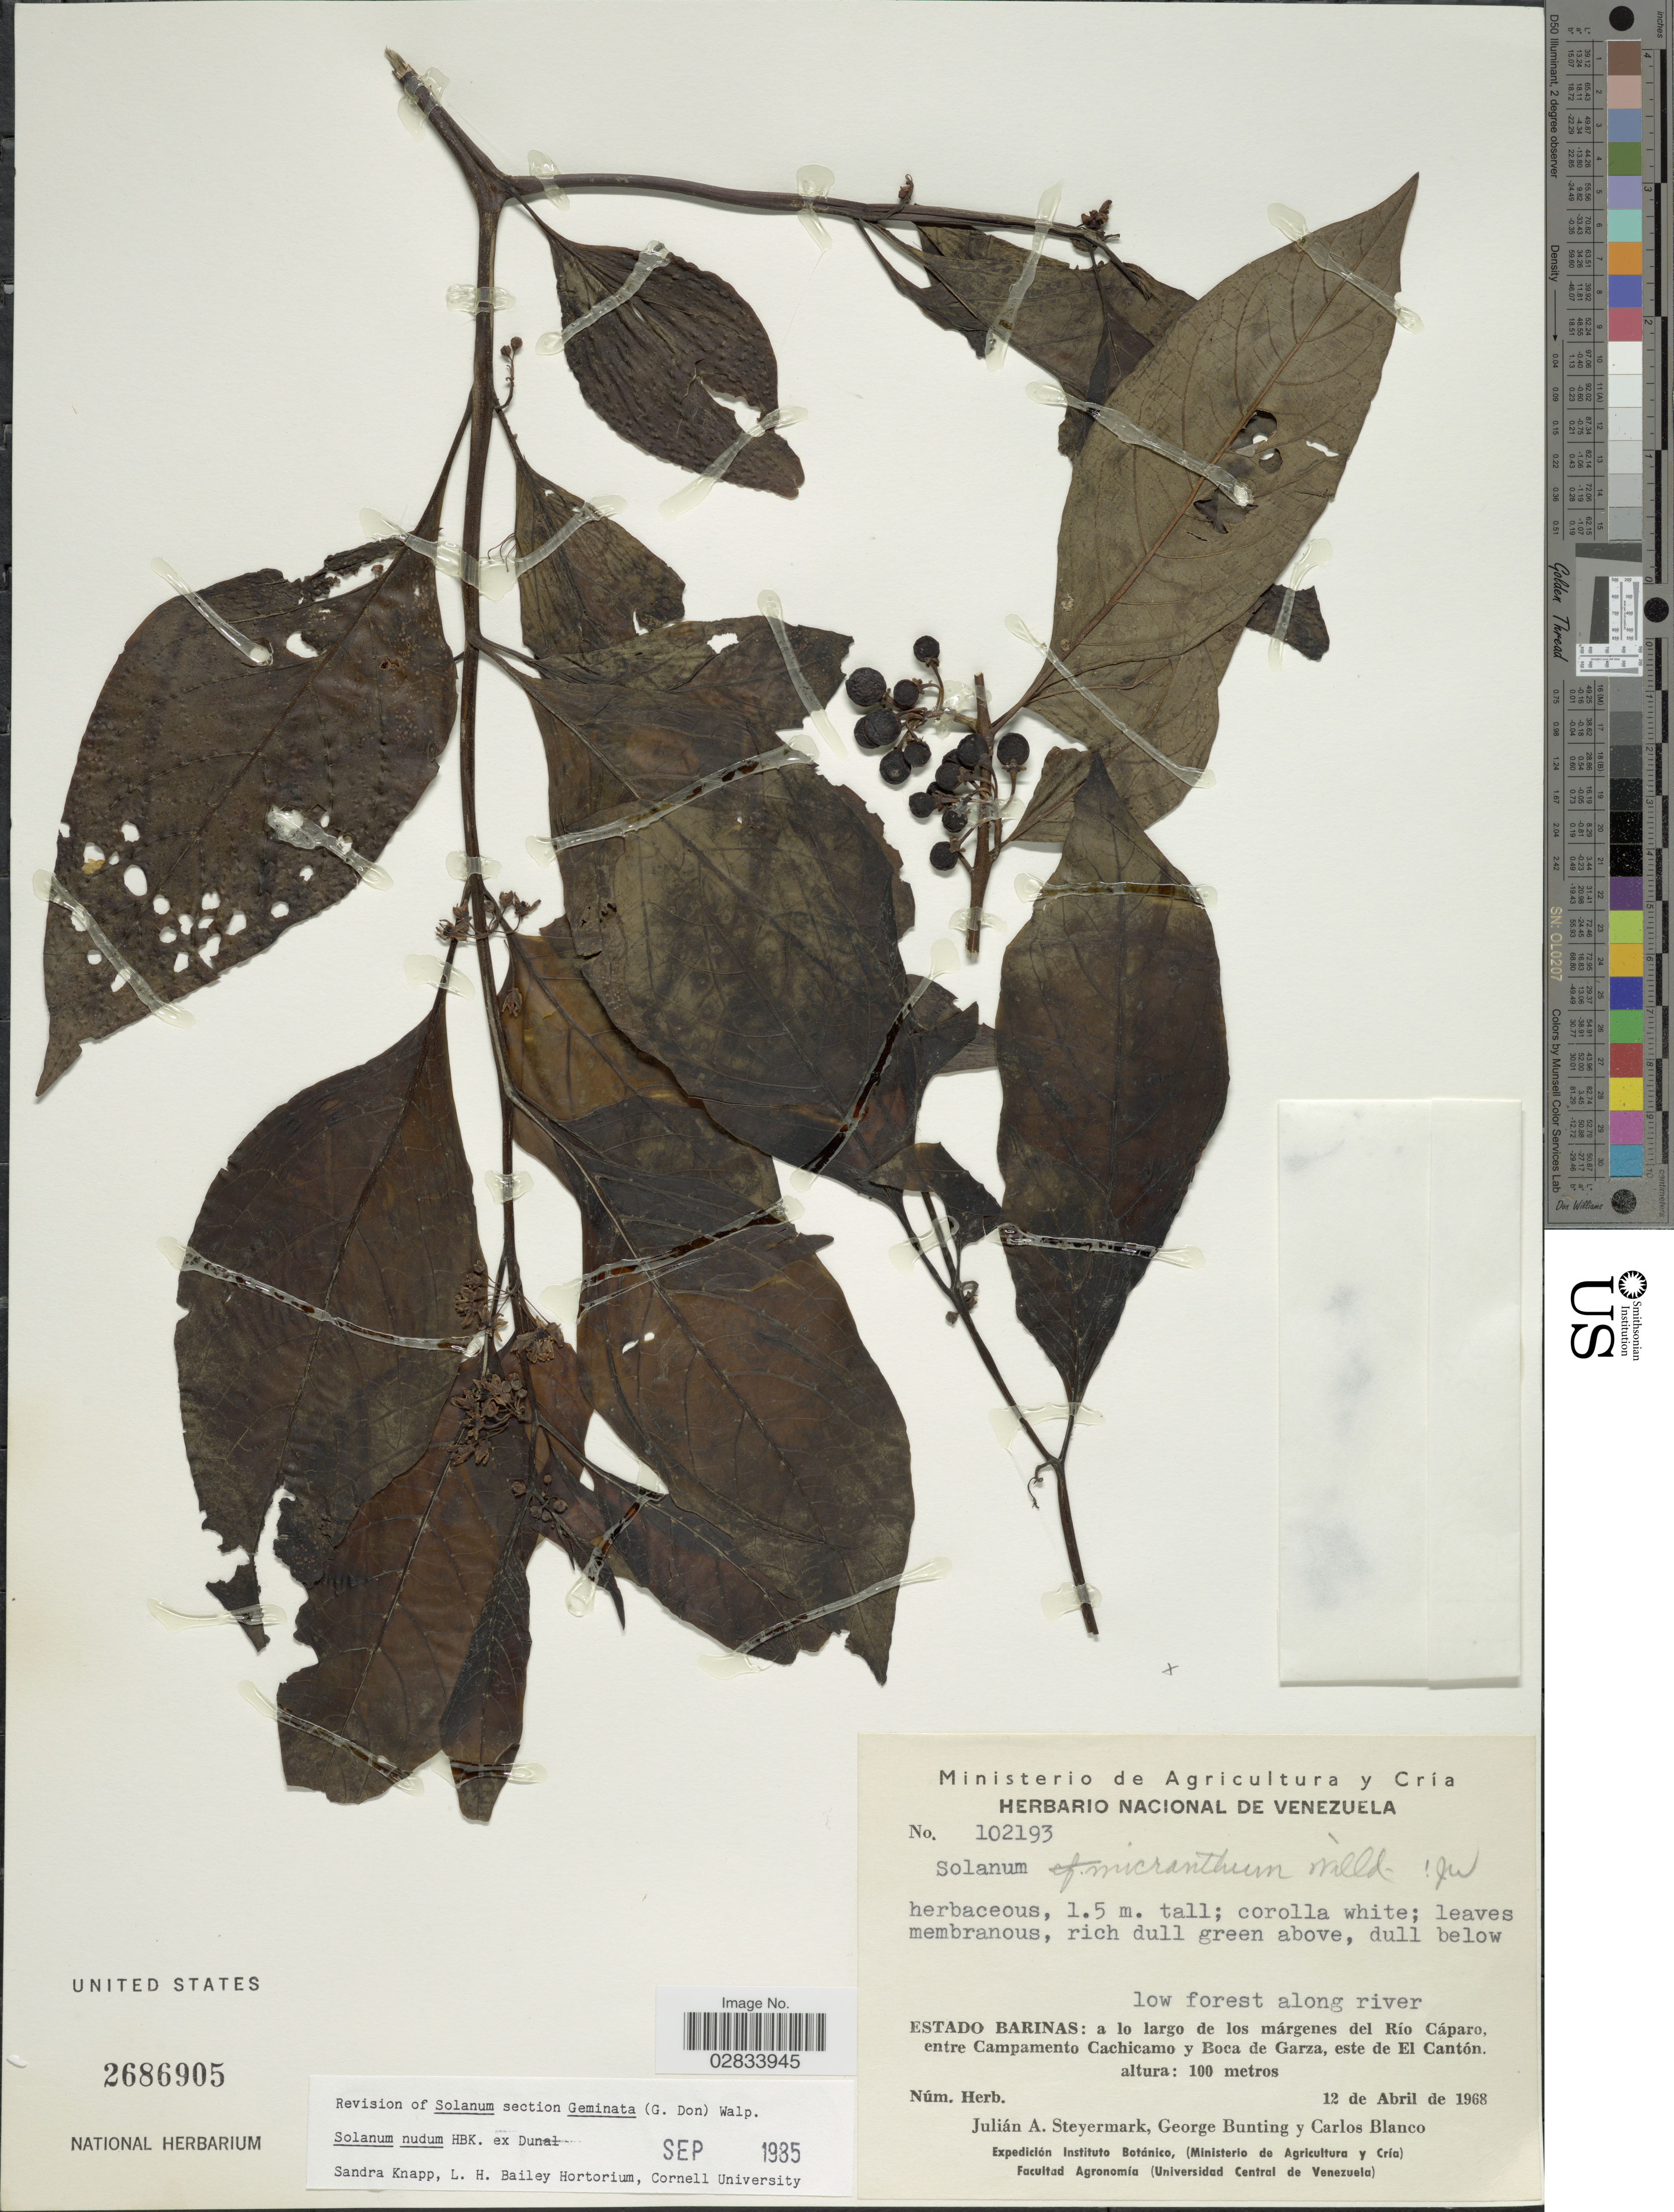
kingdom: Plantae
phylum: Tracheophyta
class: Magnoliopsida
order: Solanales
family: Solanaceae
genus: Solanum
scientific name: Solanum nudum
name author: Humb. & Bonpl. ex Dunal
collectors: J. Steyermark, G. S. Bunting & C. Blanco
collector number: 102193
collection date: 1968-04-12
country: Venezuela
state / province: Barinas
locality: Estado Barinas: a lo largo de los márgenes El Río Cáparo, entre Campamento Cachicamo y Boca de Garza, este de El Cantón.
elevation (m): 100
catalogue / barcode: US 2686905